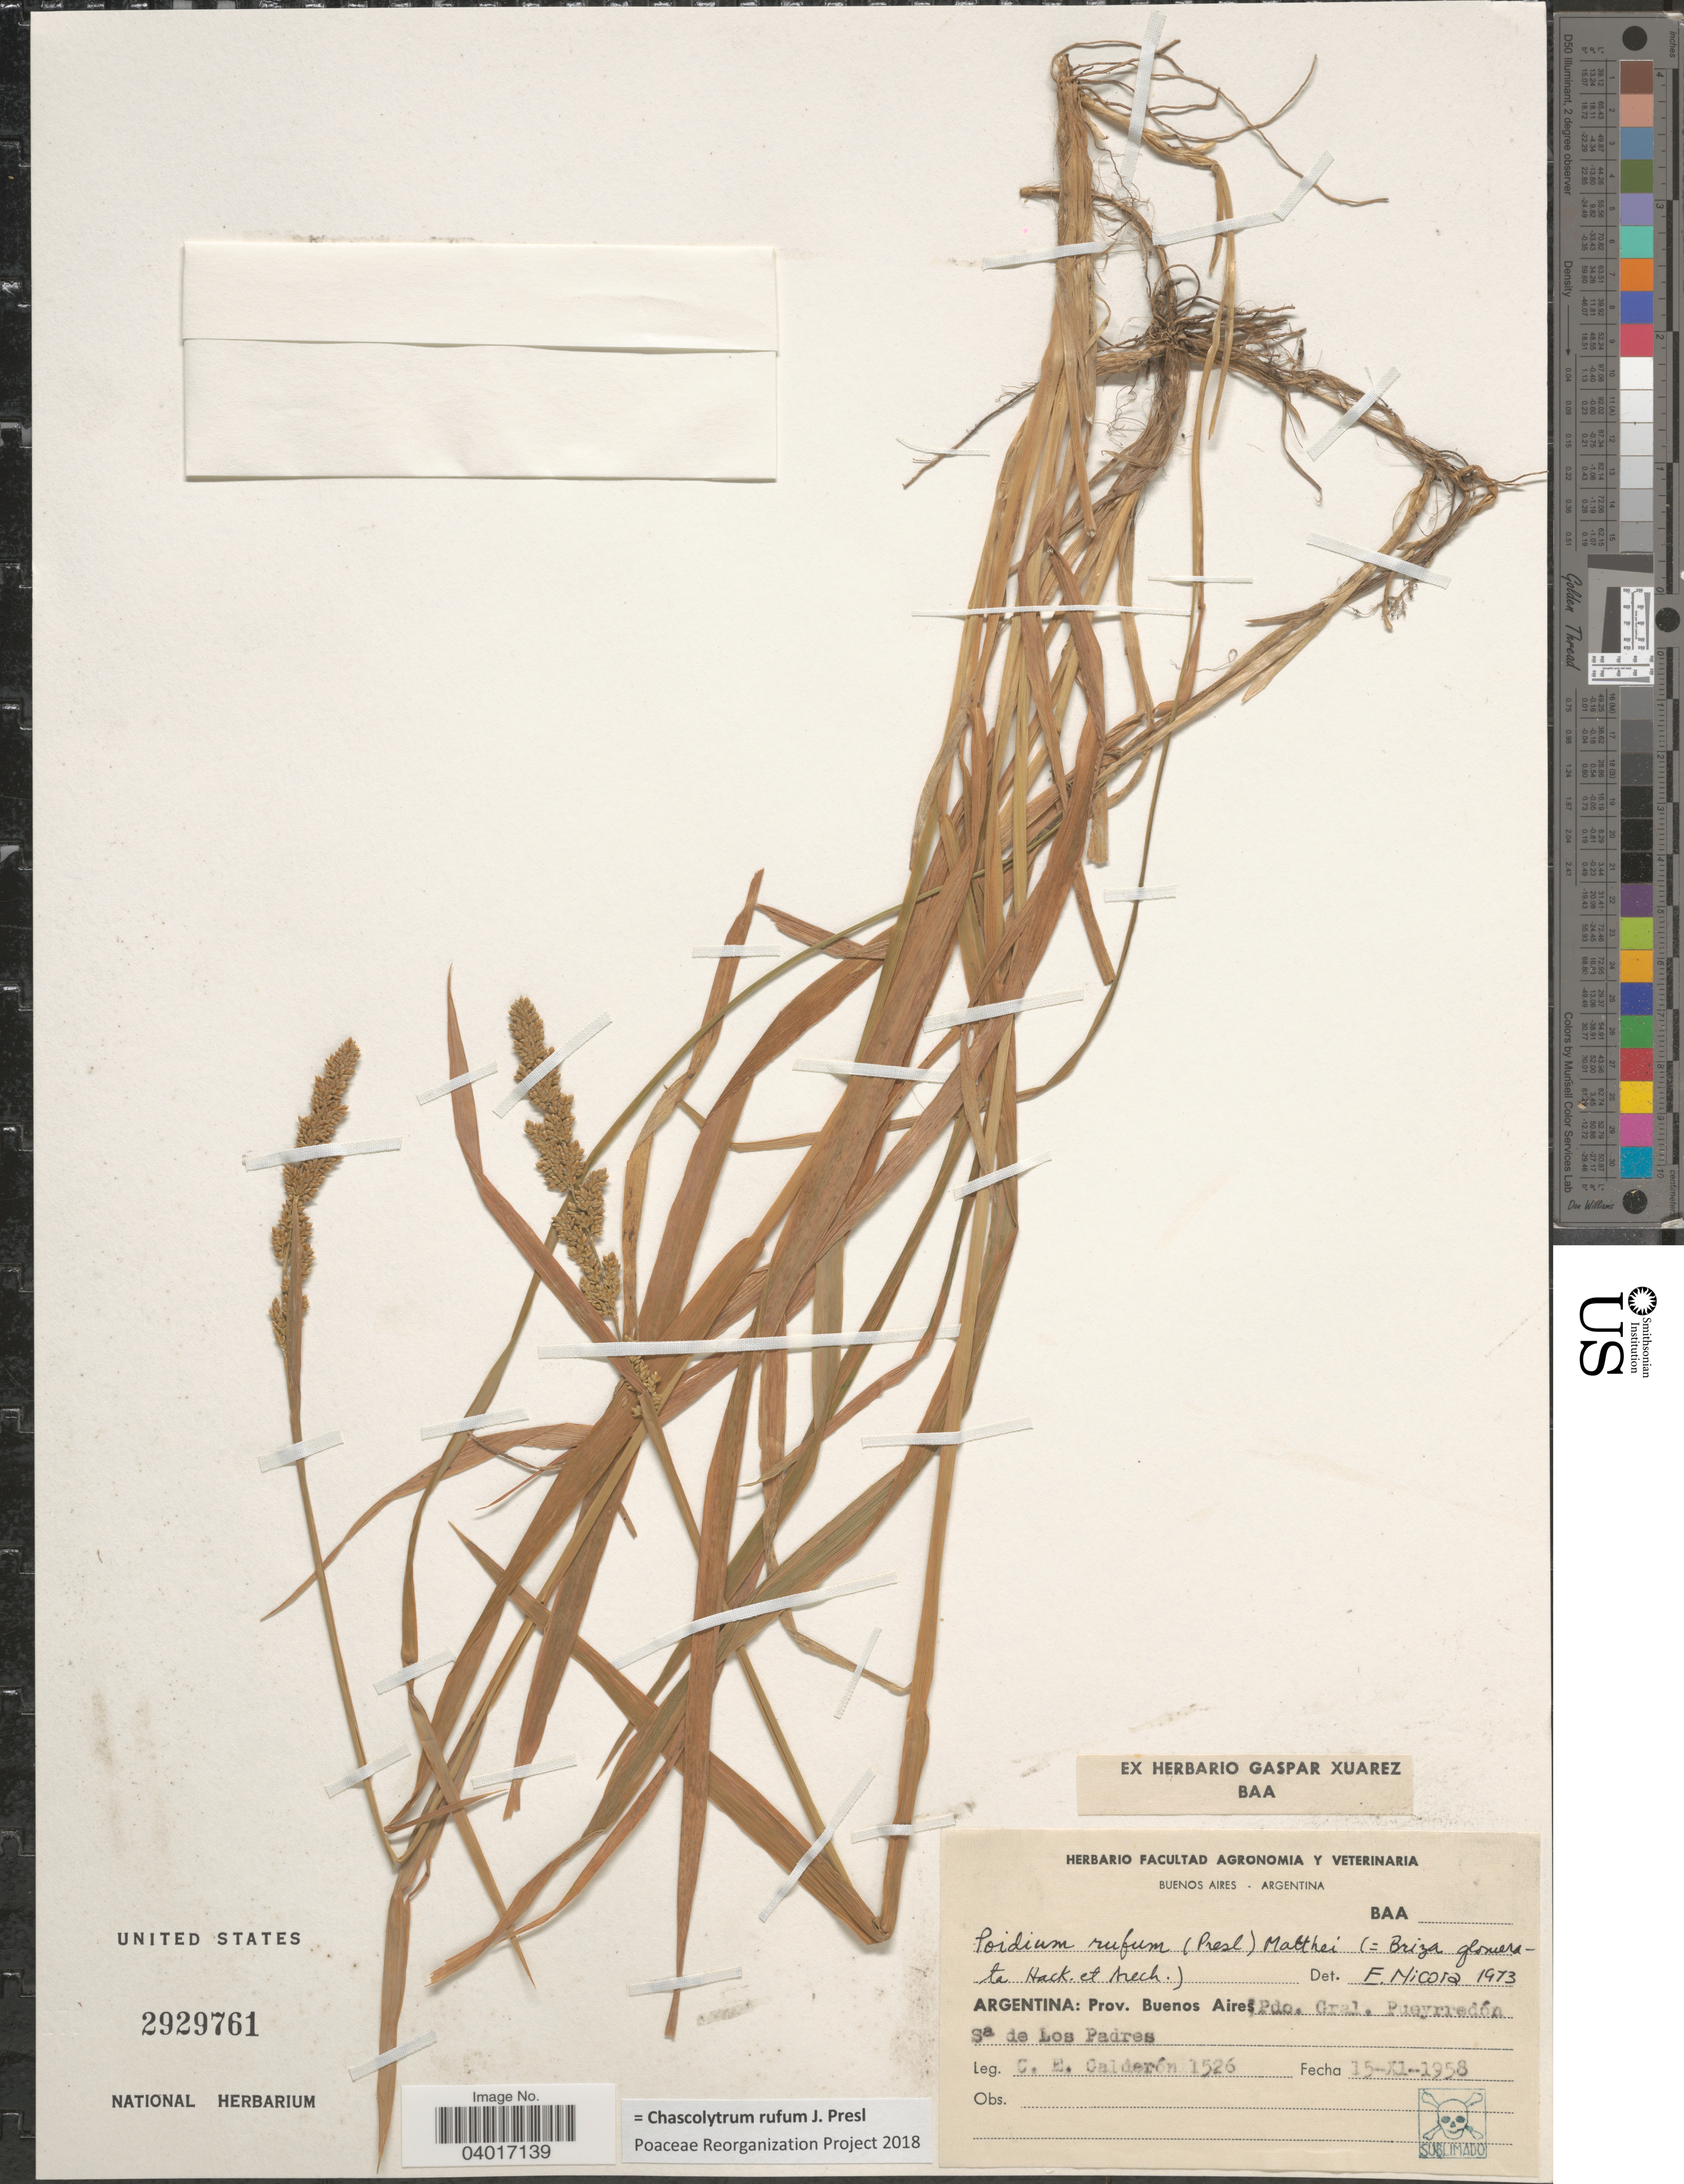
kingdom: Plantae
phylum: Tracheophyta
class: Liliopsida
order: Poales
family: Poaceae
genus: Chascolytrum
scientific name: Chascolytrum rufum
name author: C. Presl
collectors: C. E. Calderón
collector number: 1526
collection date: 1958-11-15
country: Argentina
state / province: Buenos Aires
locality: Pdo. Gral. Pueyrredón Sa de Los Padres.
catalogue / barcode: US 2929761